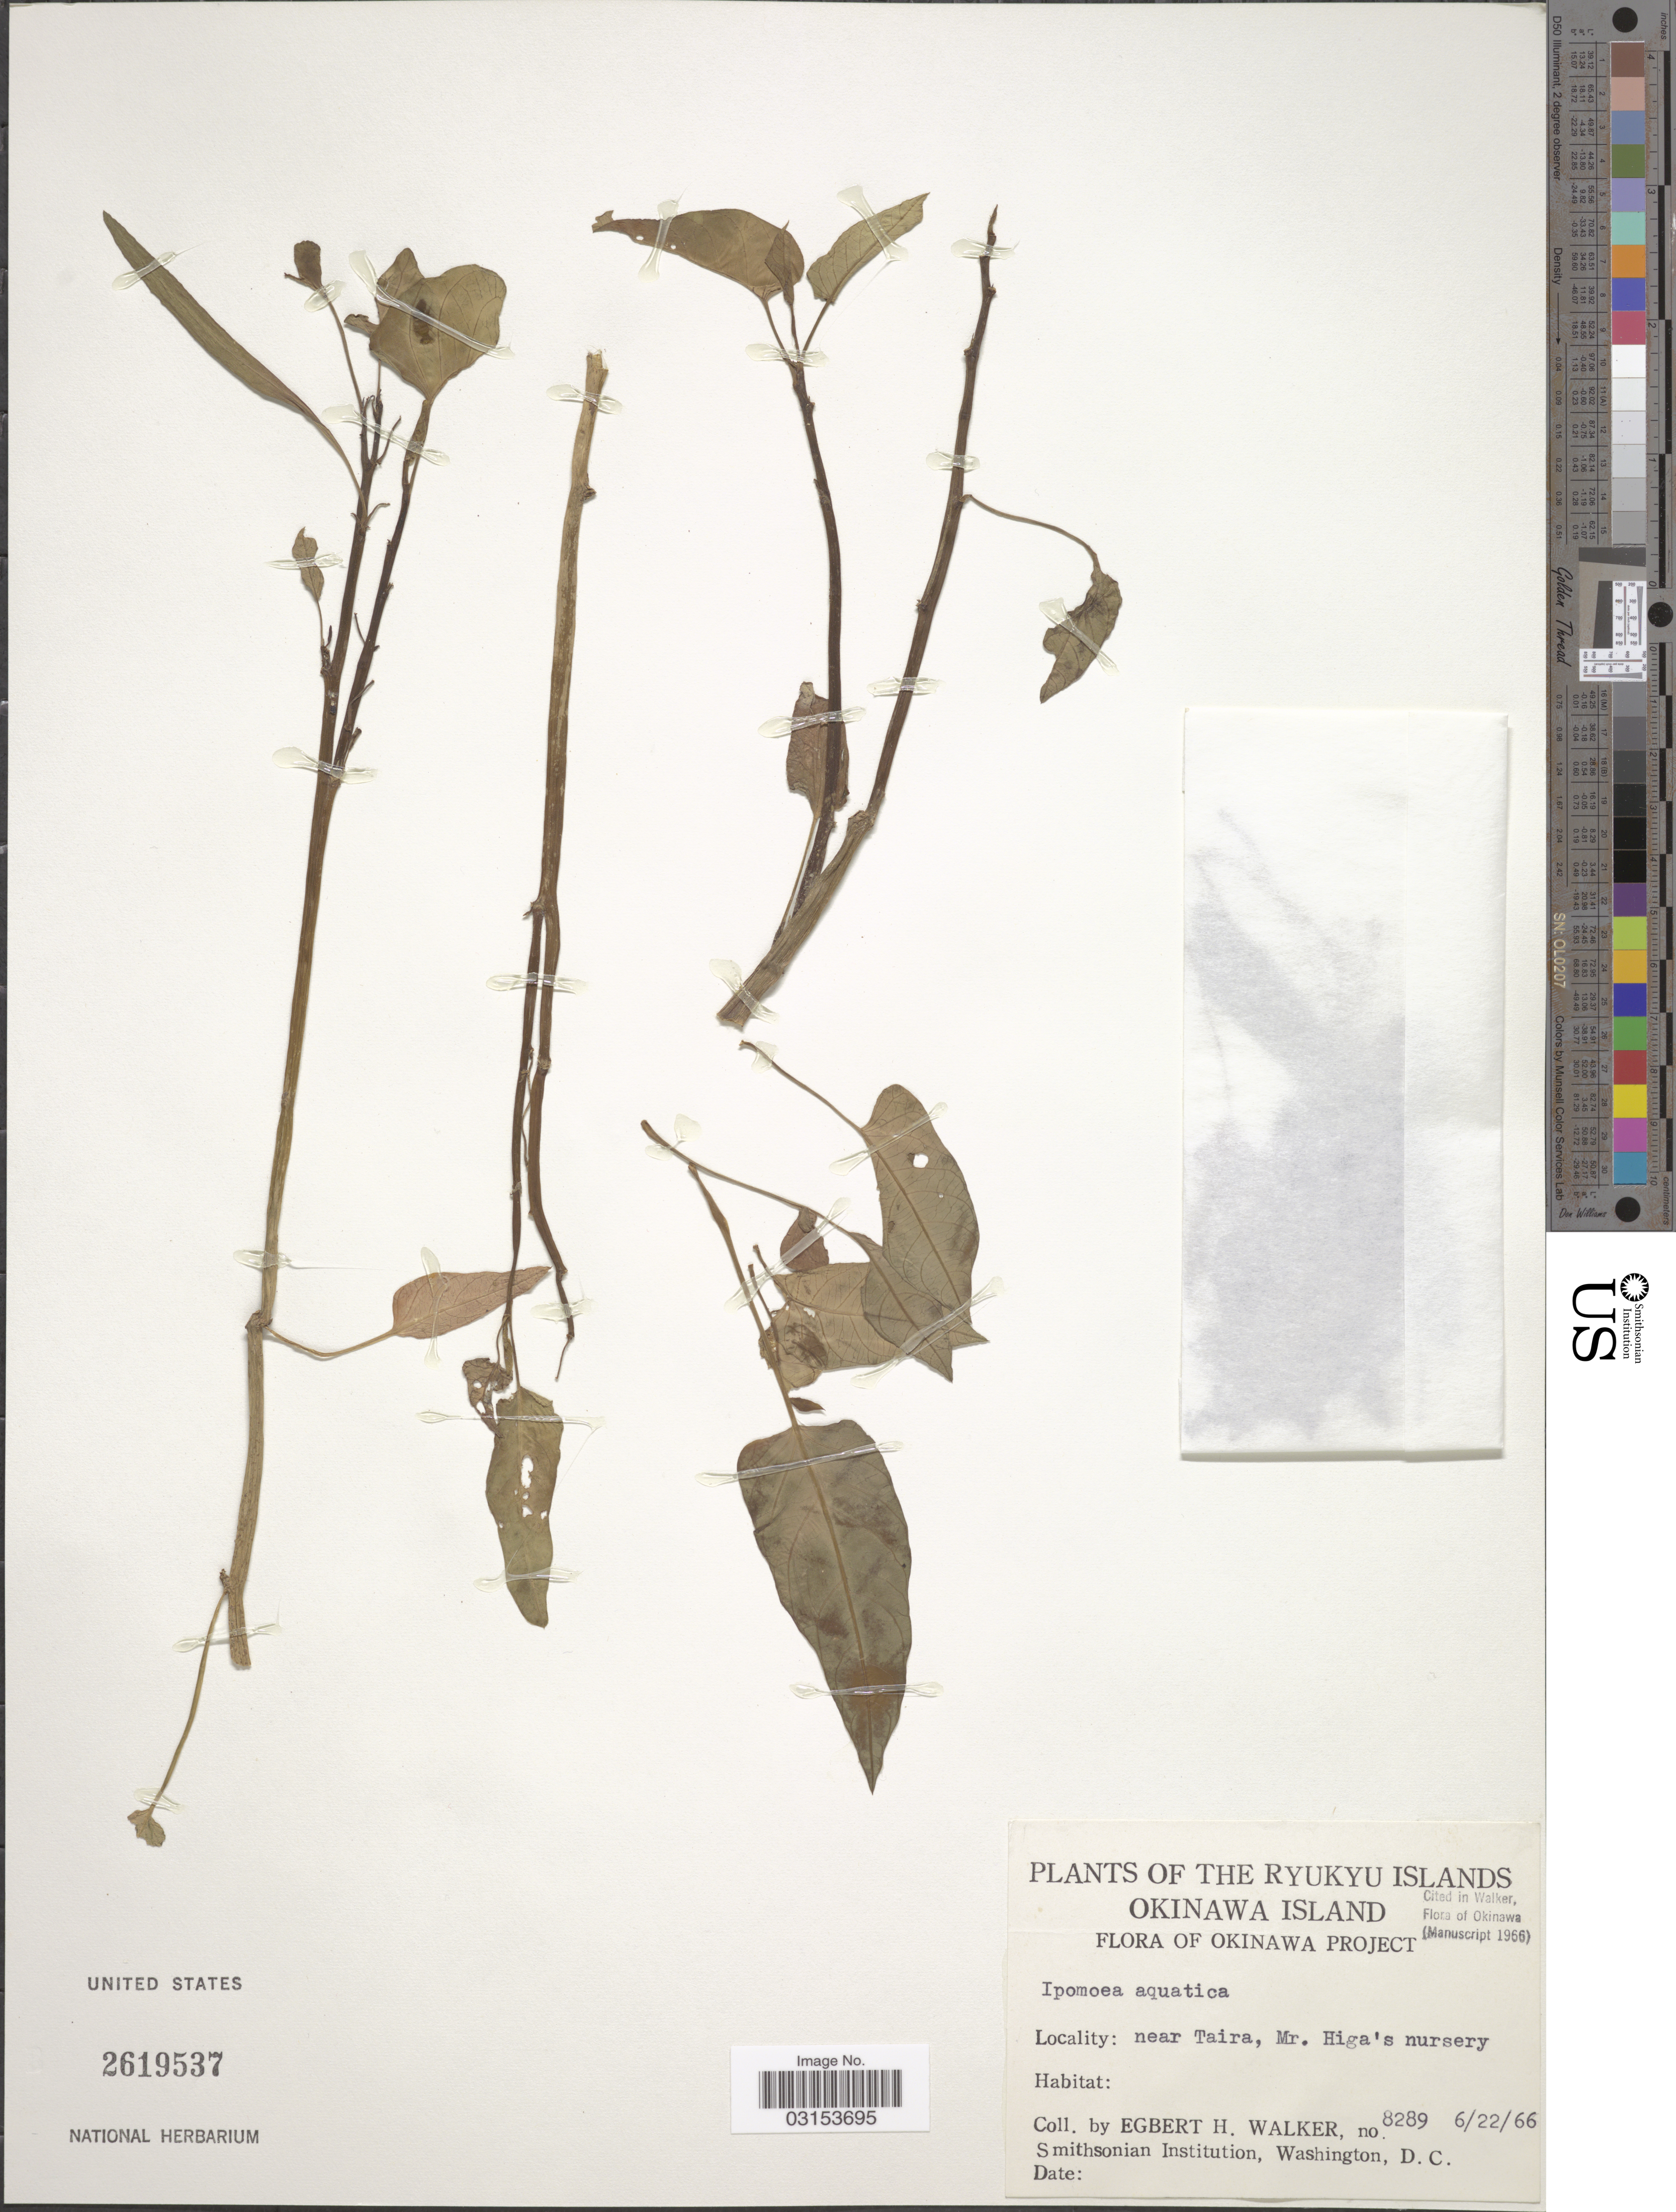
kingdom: Plantae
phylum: Tracheophyta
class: Magnoliopsida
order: Solanales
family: Convolvulaceae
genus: Ipomoea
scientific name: Ipomoea aquatica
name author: Forssk.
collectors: E. H. Walker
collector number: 8289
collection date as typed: Transcribed d/m/y: 22/6/66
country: Japan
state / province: Okinawa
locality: Ryukyu Islands. Near Taira, Mt. Higa's nursery.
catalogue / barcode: US 2619537